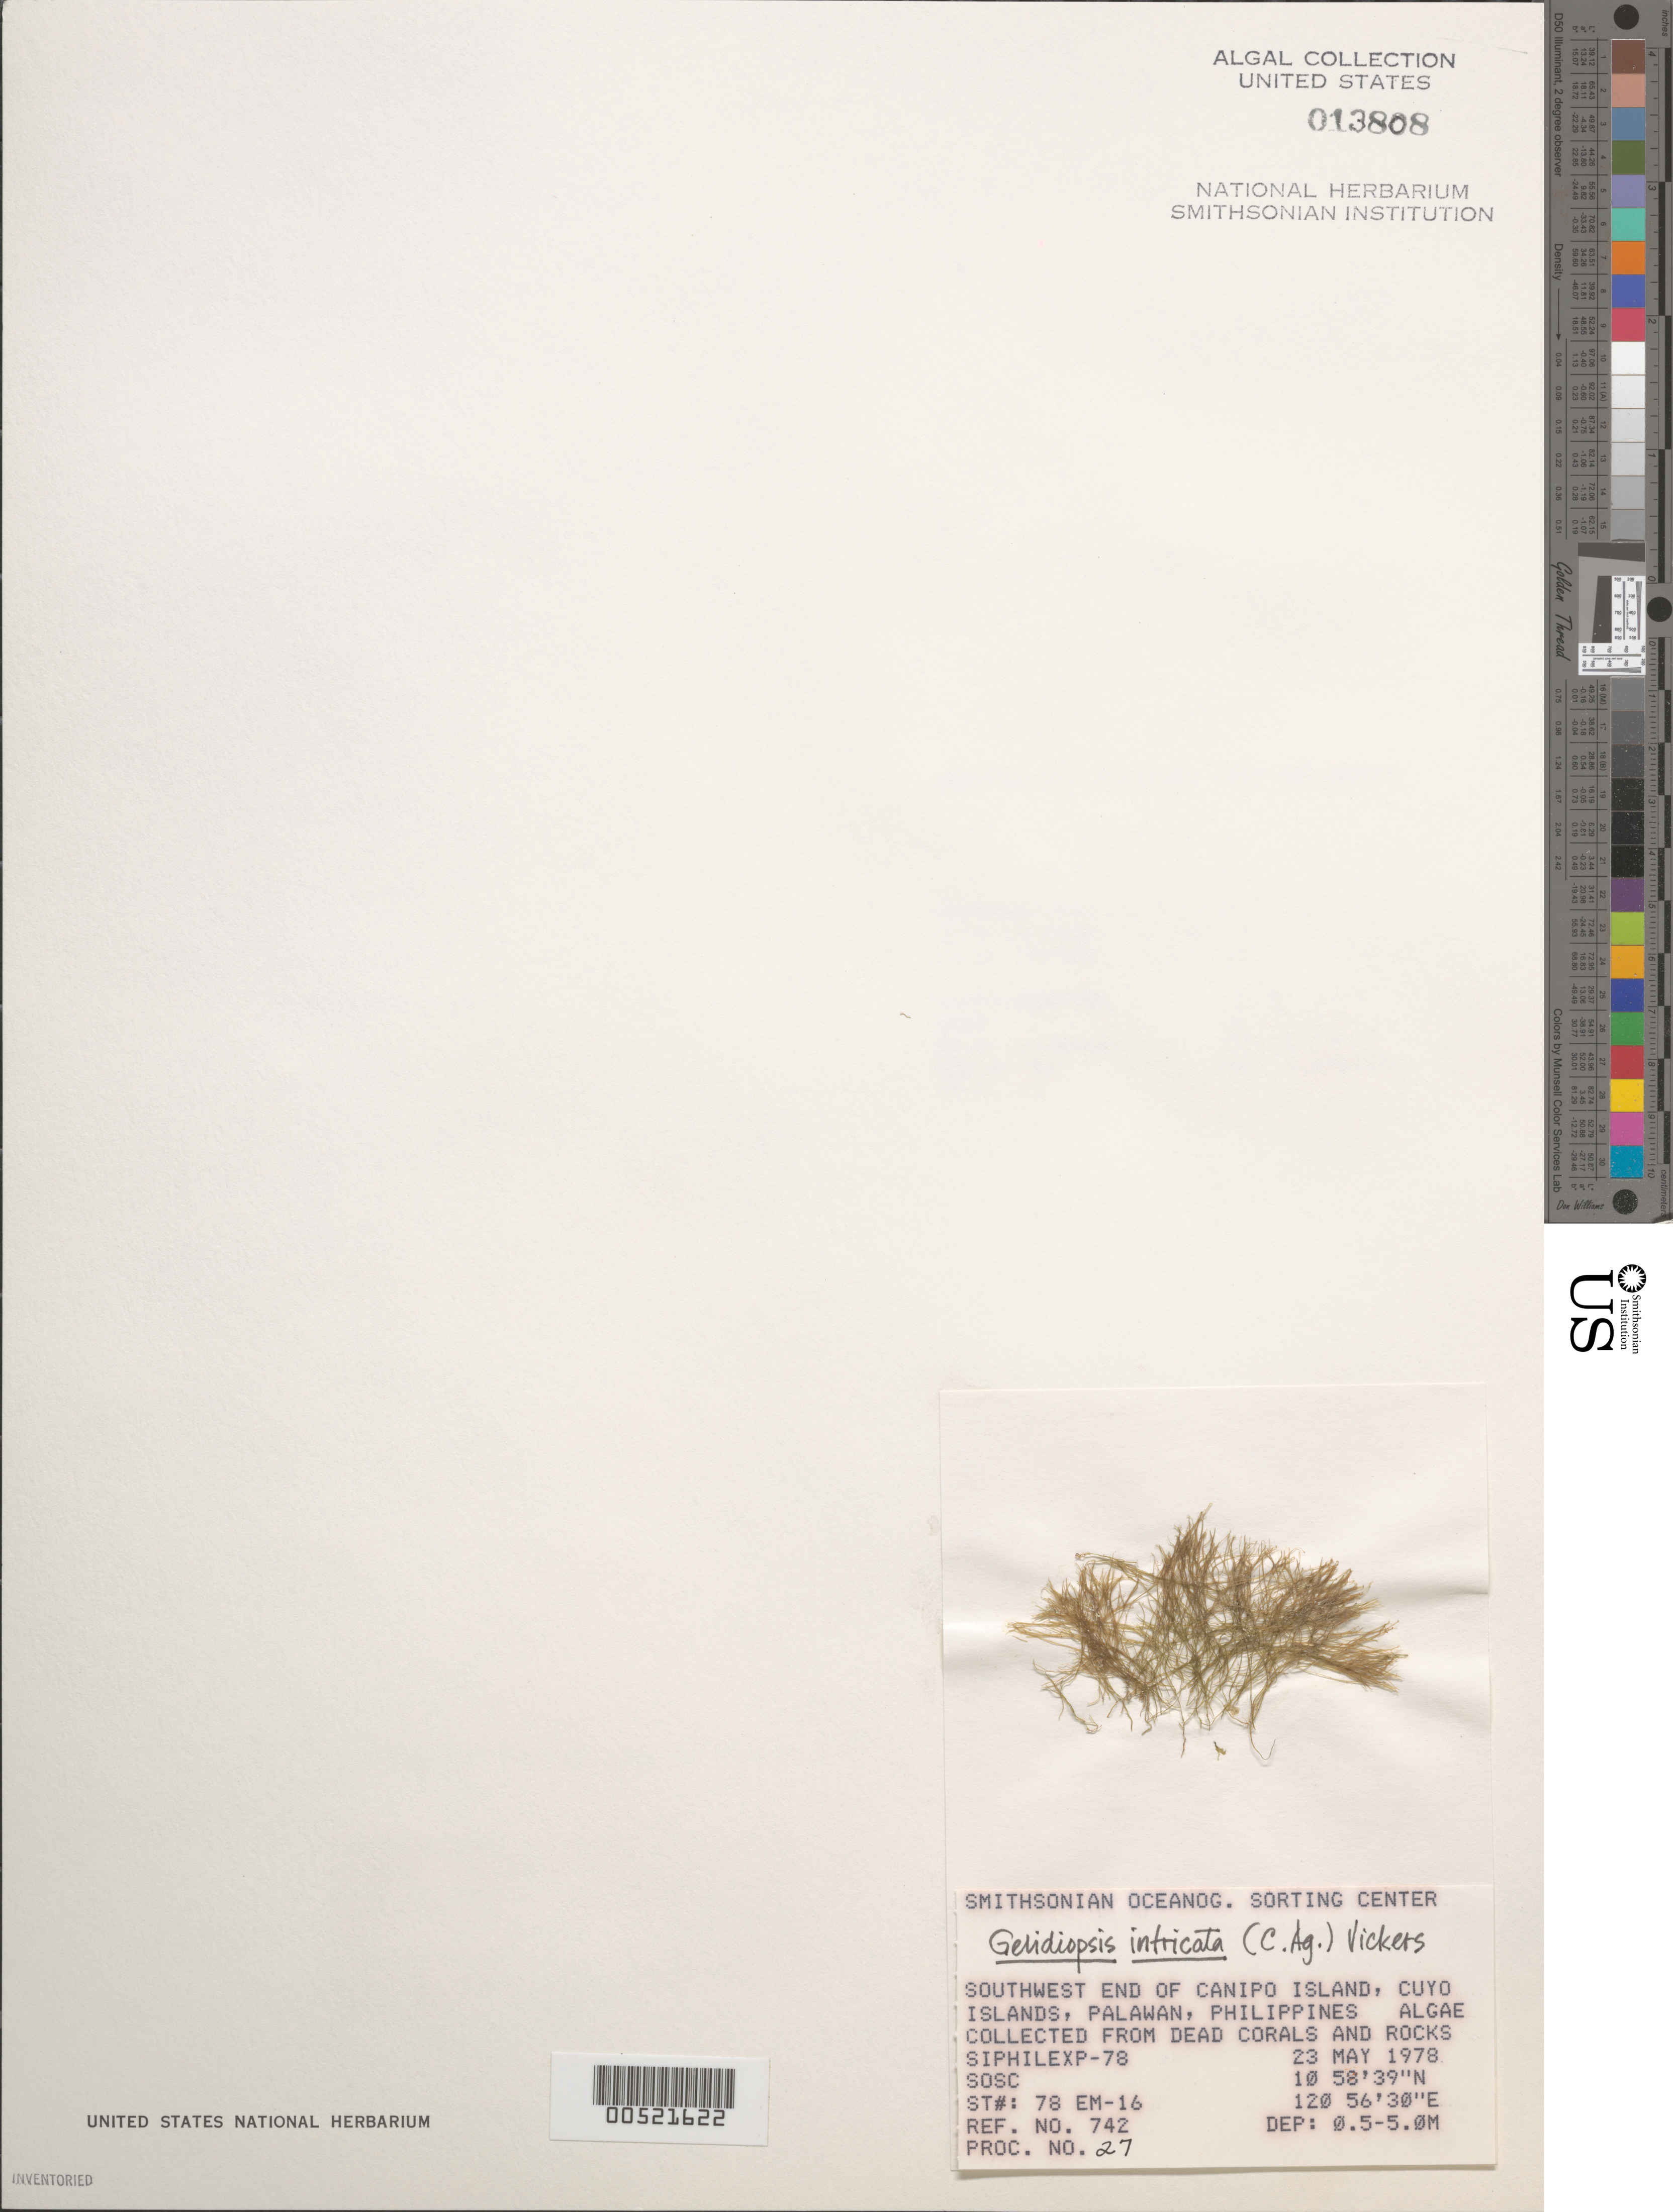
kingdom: Plantae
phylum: Rhodophyta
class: Florideophyceae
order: Rhodymeniales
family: Lomentariaceae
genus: Ceratodictyon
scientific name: Ceratodictyon intricatum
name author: (C. Agardh) R.E. Norris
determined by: Algae name updating Project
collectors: SOSC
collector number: Station 78 Em-16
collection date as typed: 23 May 1978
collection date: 1978-05-23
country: Philippines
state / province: Mimaropa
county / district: Palawan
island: Canipo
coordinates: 10 58' 39" N, 120 56' 30" E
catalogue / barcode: US 13808